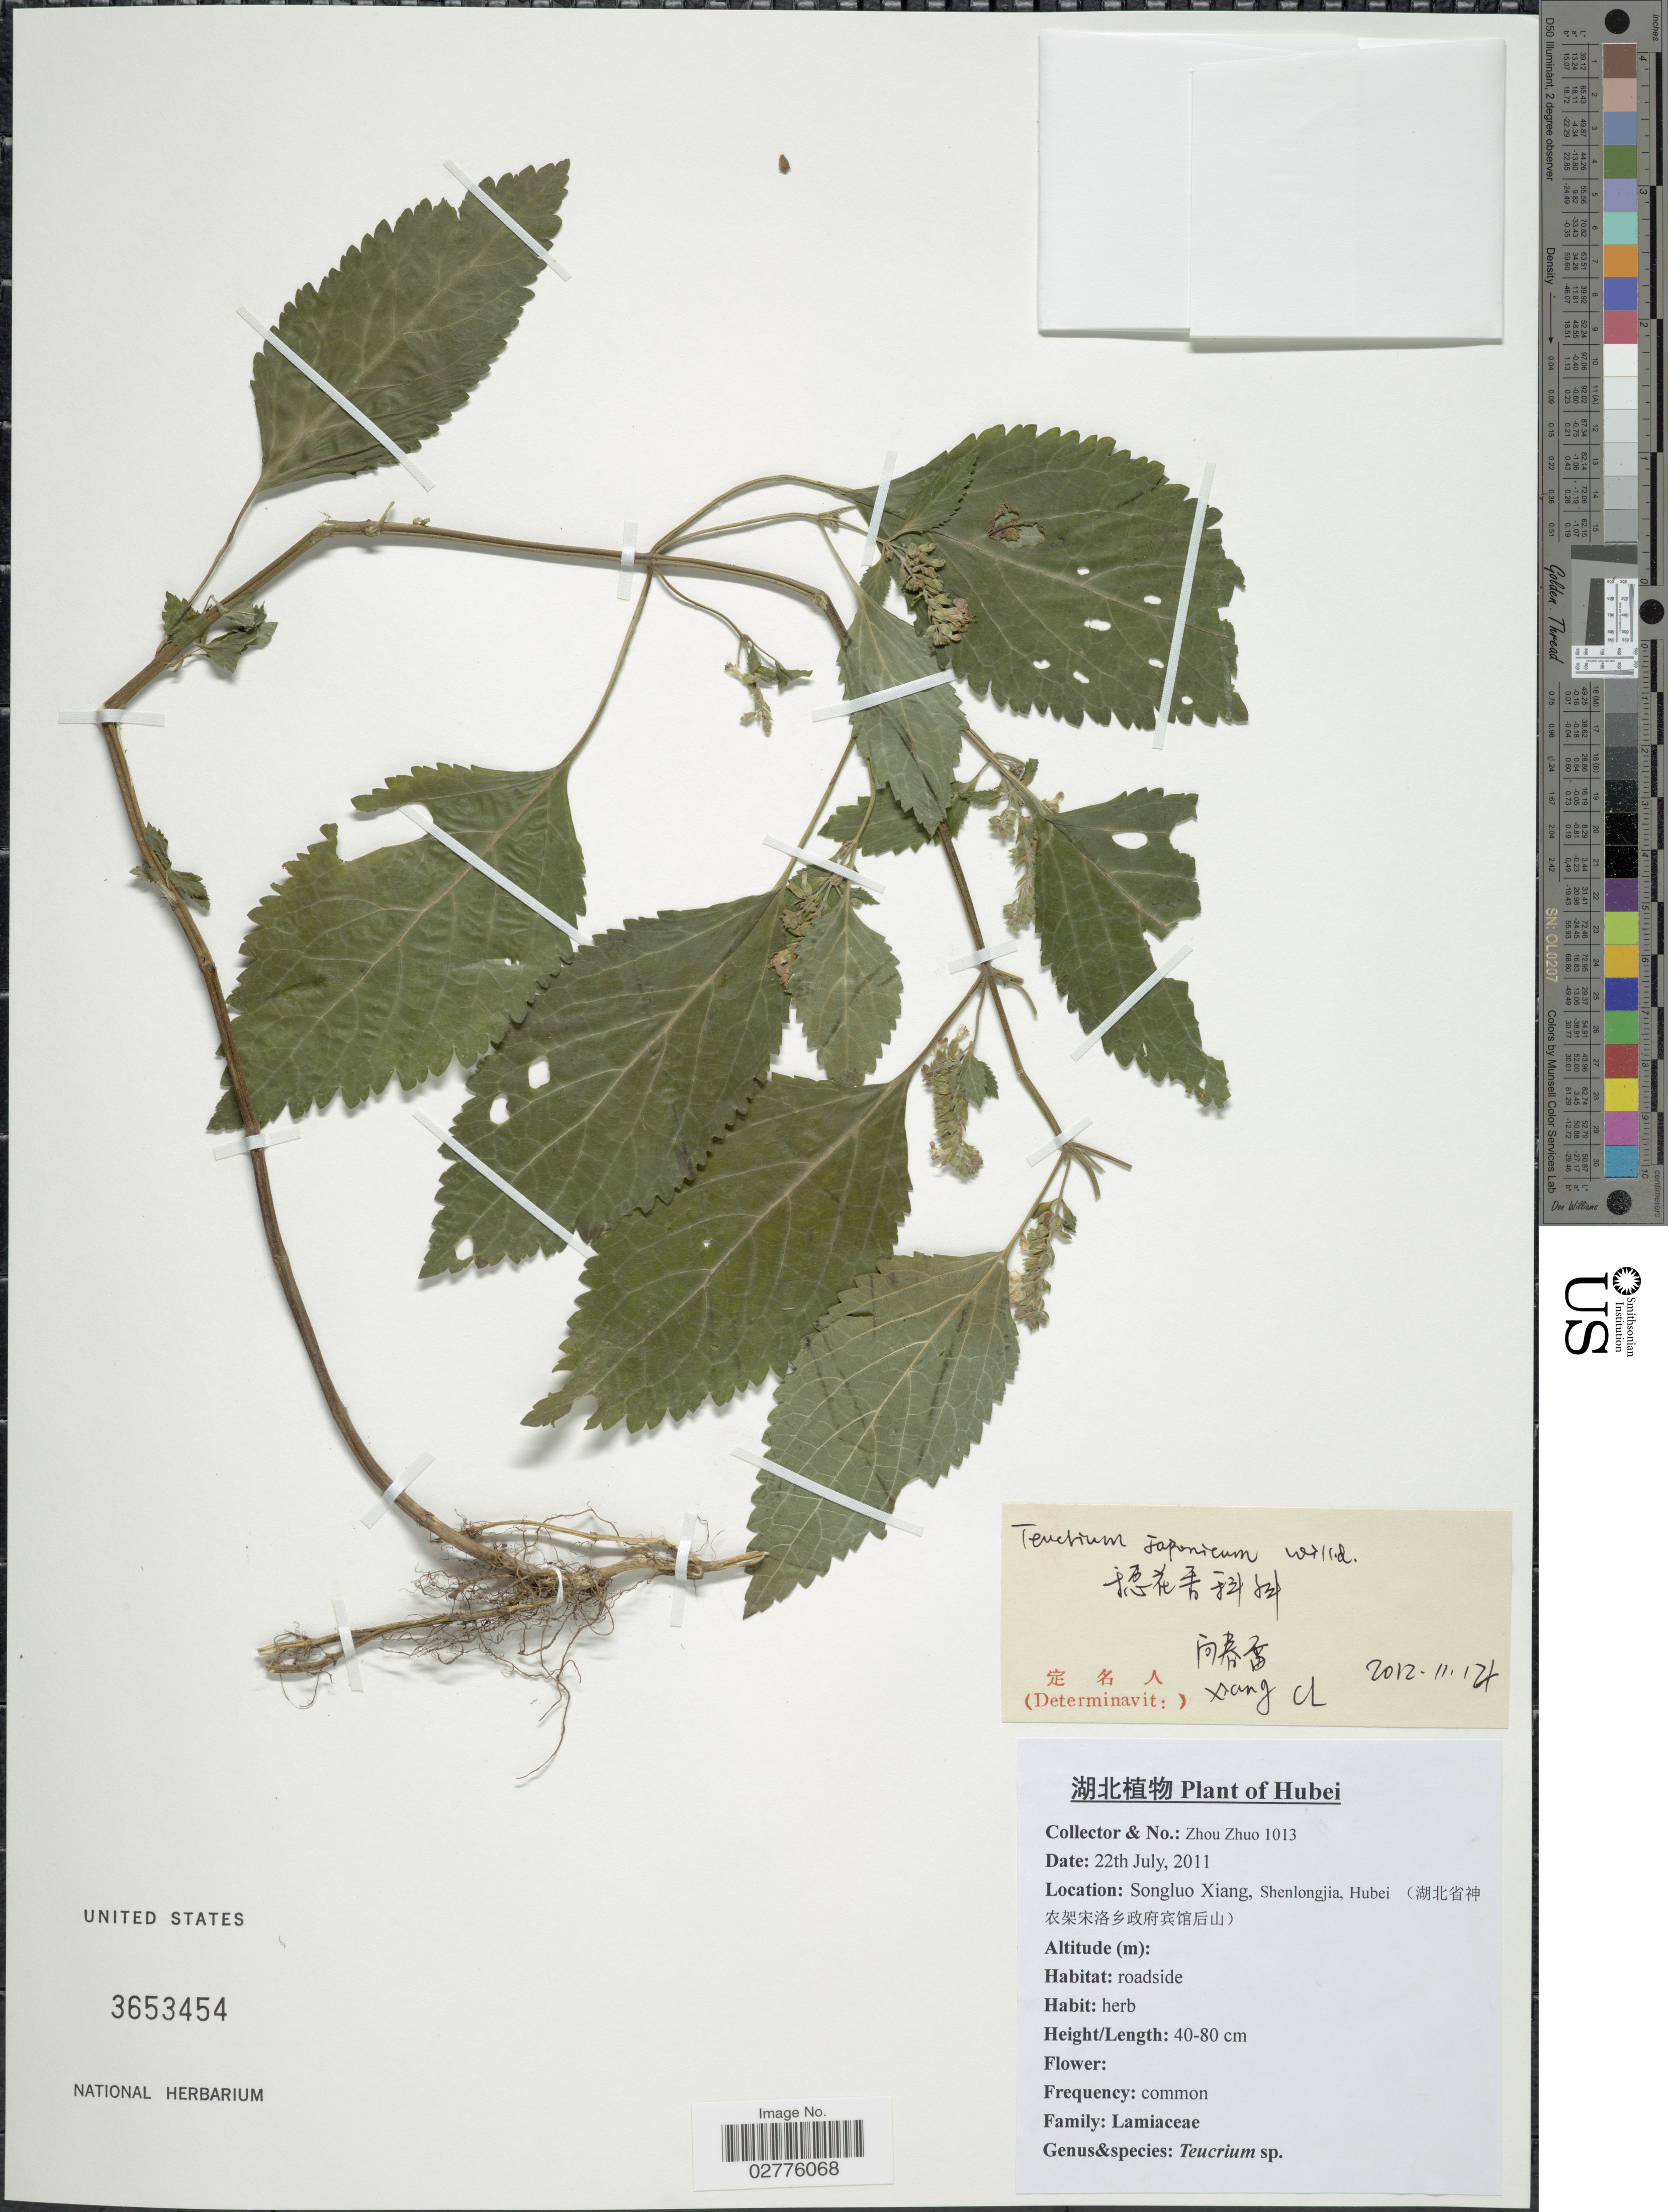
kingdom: Plantae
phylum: Tracheophyta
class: Magnoliopsida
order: Lamiales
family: Lamiaceae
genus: Teucrium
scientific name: Teucrium japonicum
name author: Houtt.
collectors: Z. Zhuo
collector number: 1013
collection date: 2011-07-22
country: China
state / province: Hubei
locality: Songluo Xiang, Shenlongjia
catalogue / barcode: US 3653454